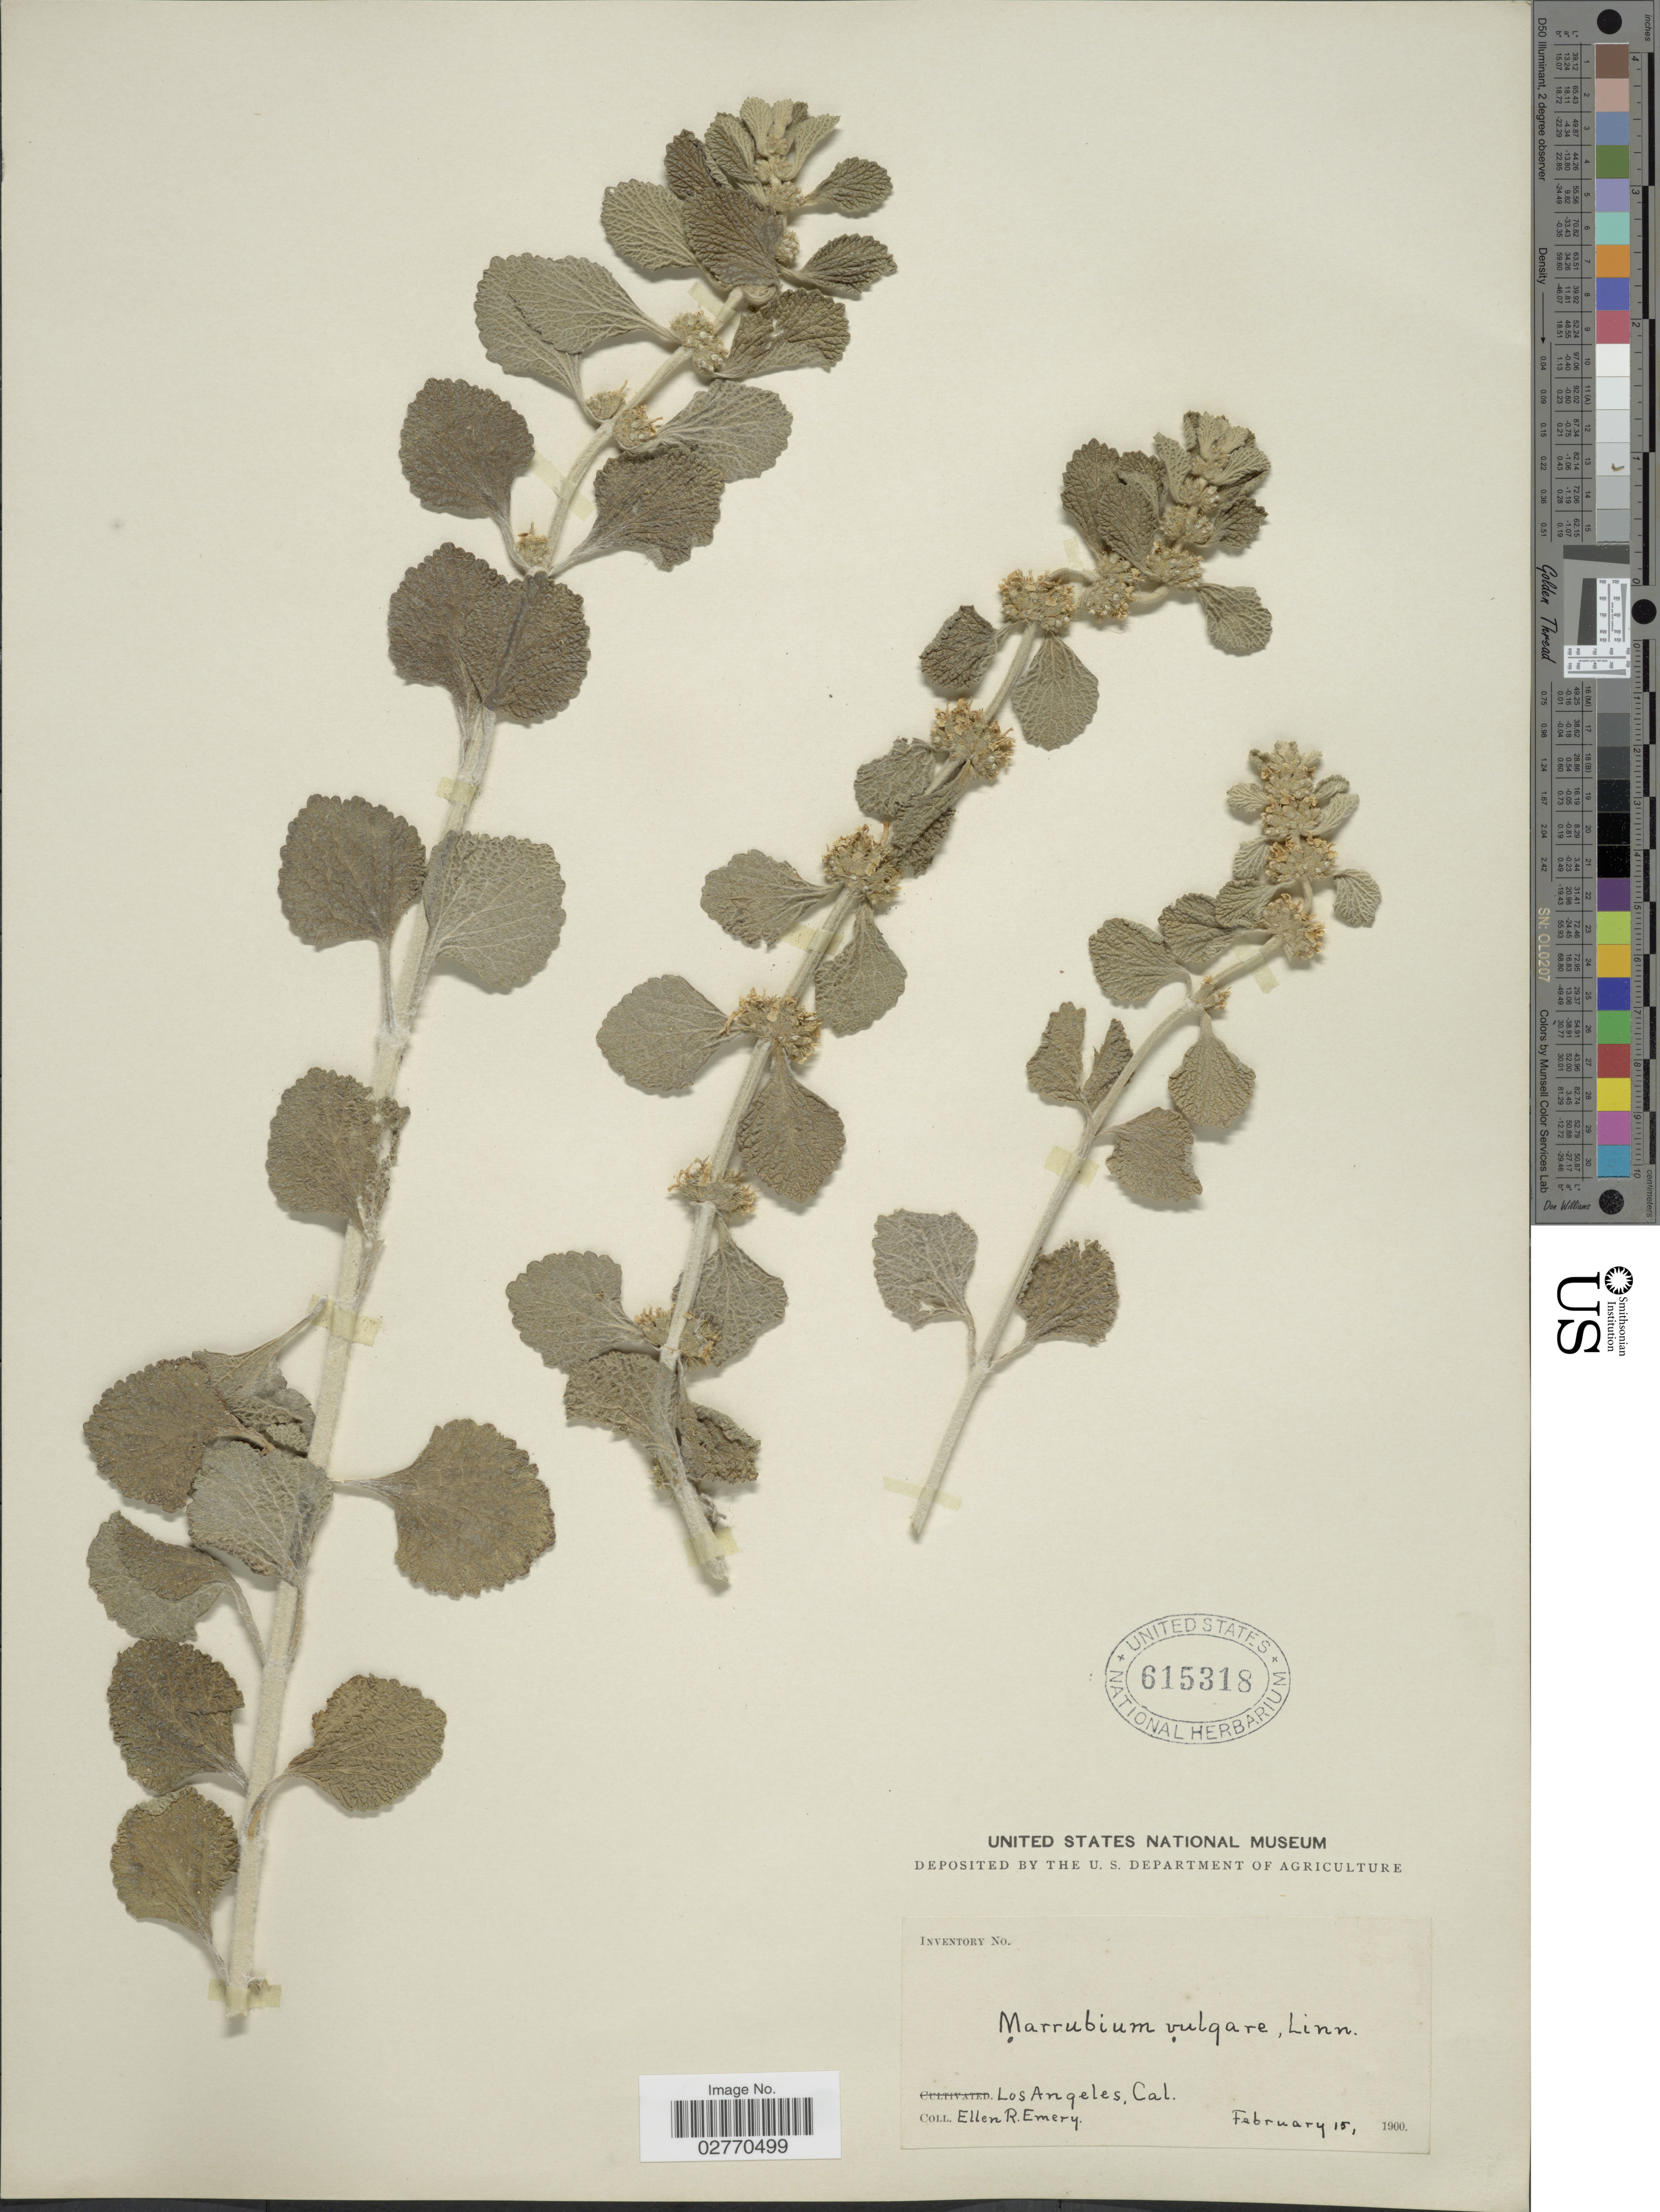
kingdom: Plantae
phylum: Tracheophyta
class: Magnoliopsida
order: Lamiales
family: Lamiaceae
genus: Marrubium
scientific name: Marrubium vulgare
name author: L.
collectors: E. Emery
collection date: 1900-02-15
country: United States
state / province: California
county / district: Los Angeles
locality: Los Angeles, Cal.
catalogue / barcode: US 615318